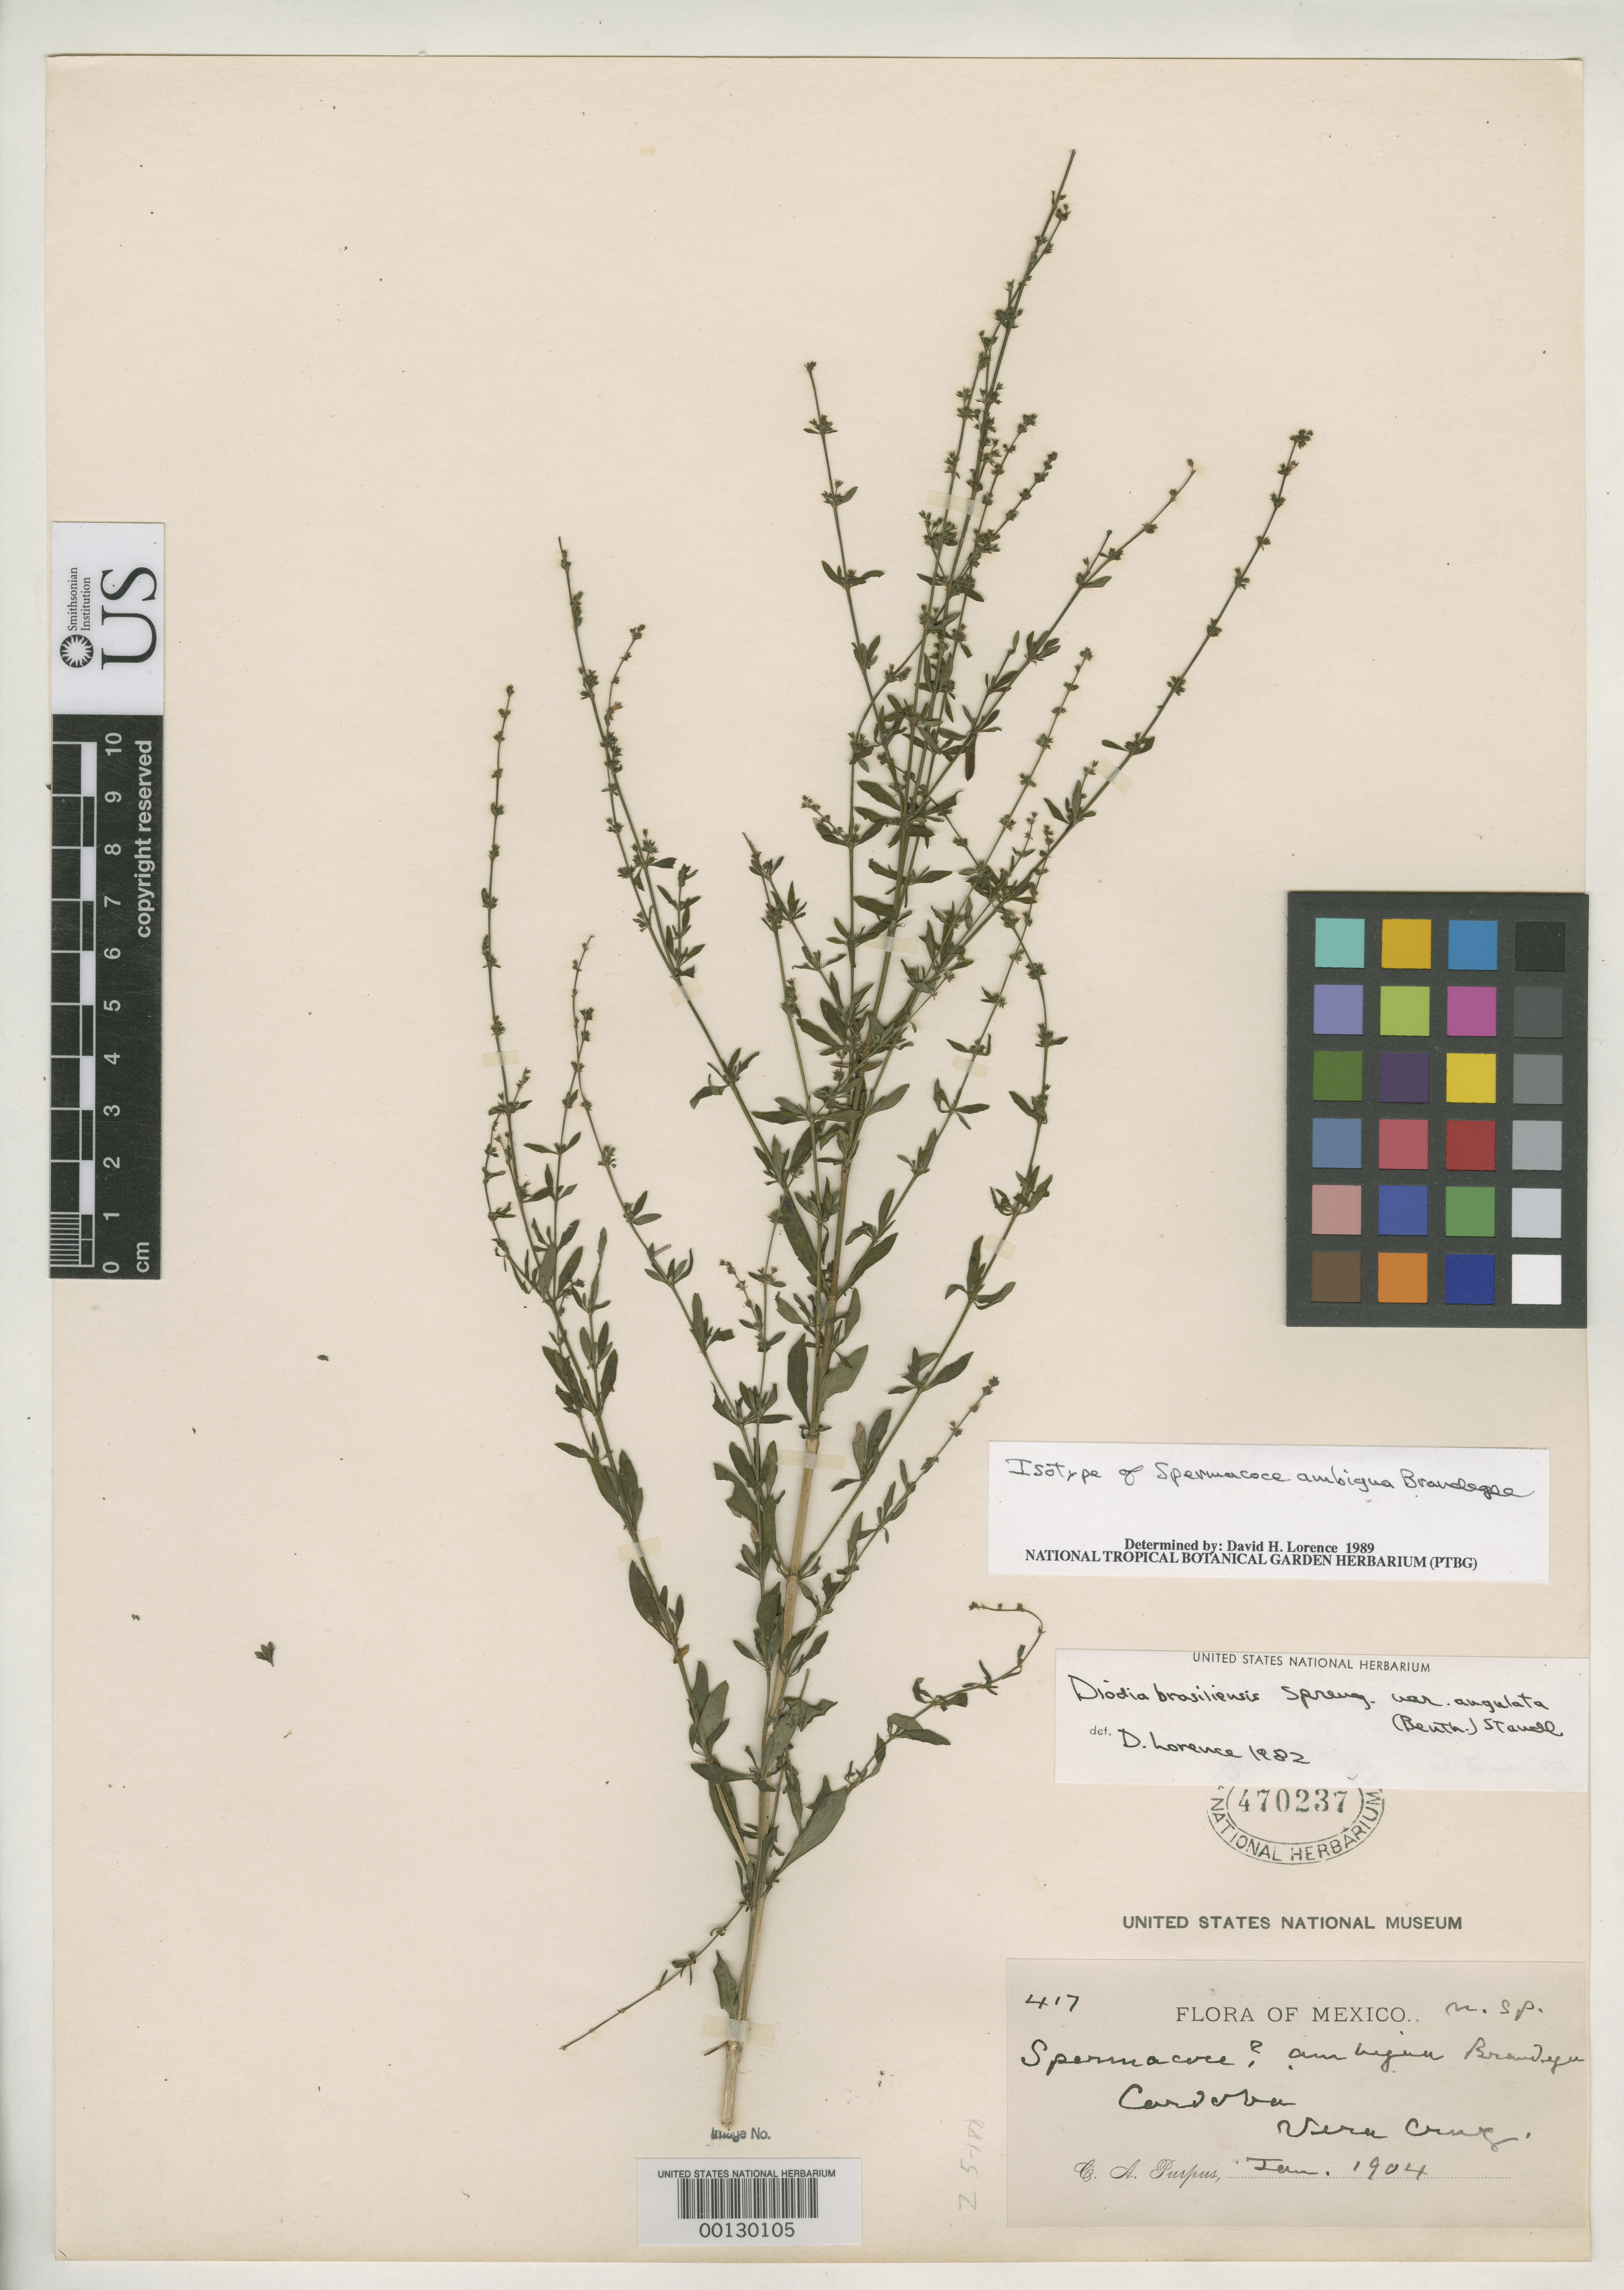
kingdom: Plantae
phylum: Tracheophyta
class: Magnoliopsida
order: Gentianales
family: Rubiaceae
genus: Spermacoce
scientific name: Spermacoce ambigua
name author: Brandegee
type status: Isotype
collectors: C. A. Purpus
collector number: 417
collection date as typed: Jan 1904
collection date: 1904-01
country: Mexico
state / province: Veracruz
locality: Córdoba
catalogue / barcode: US 470237